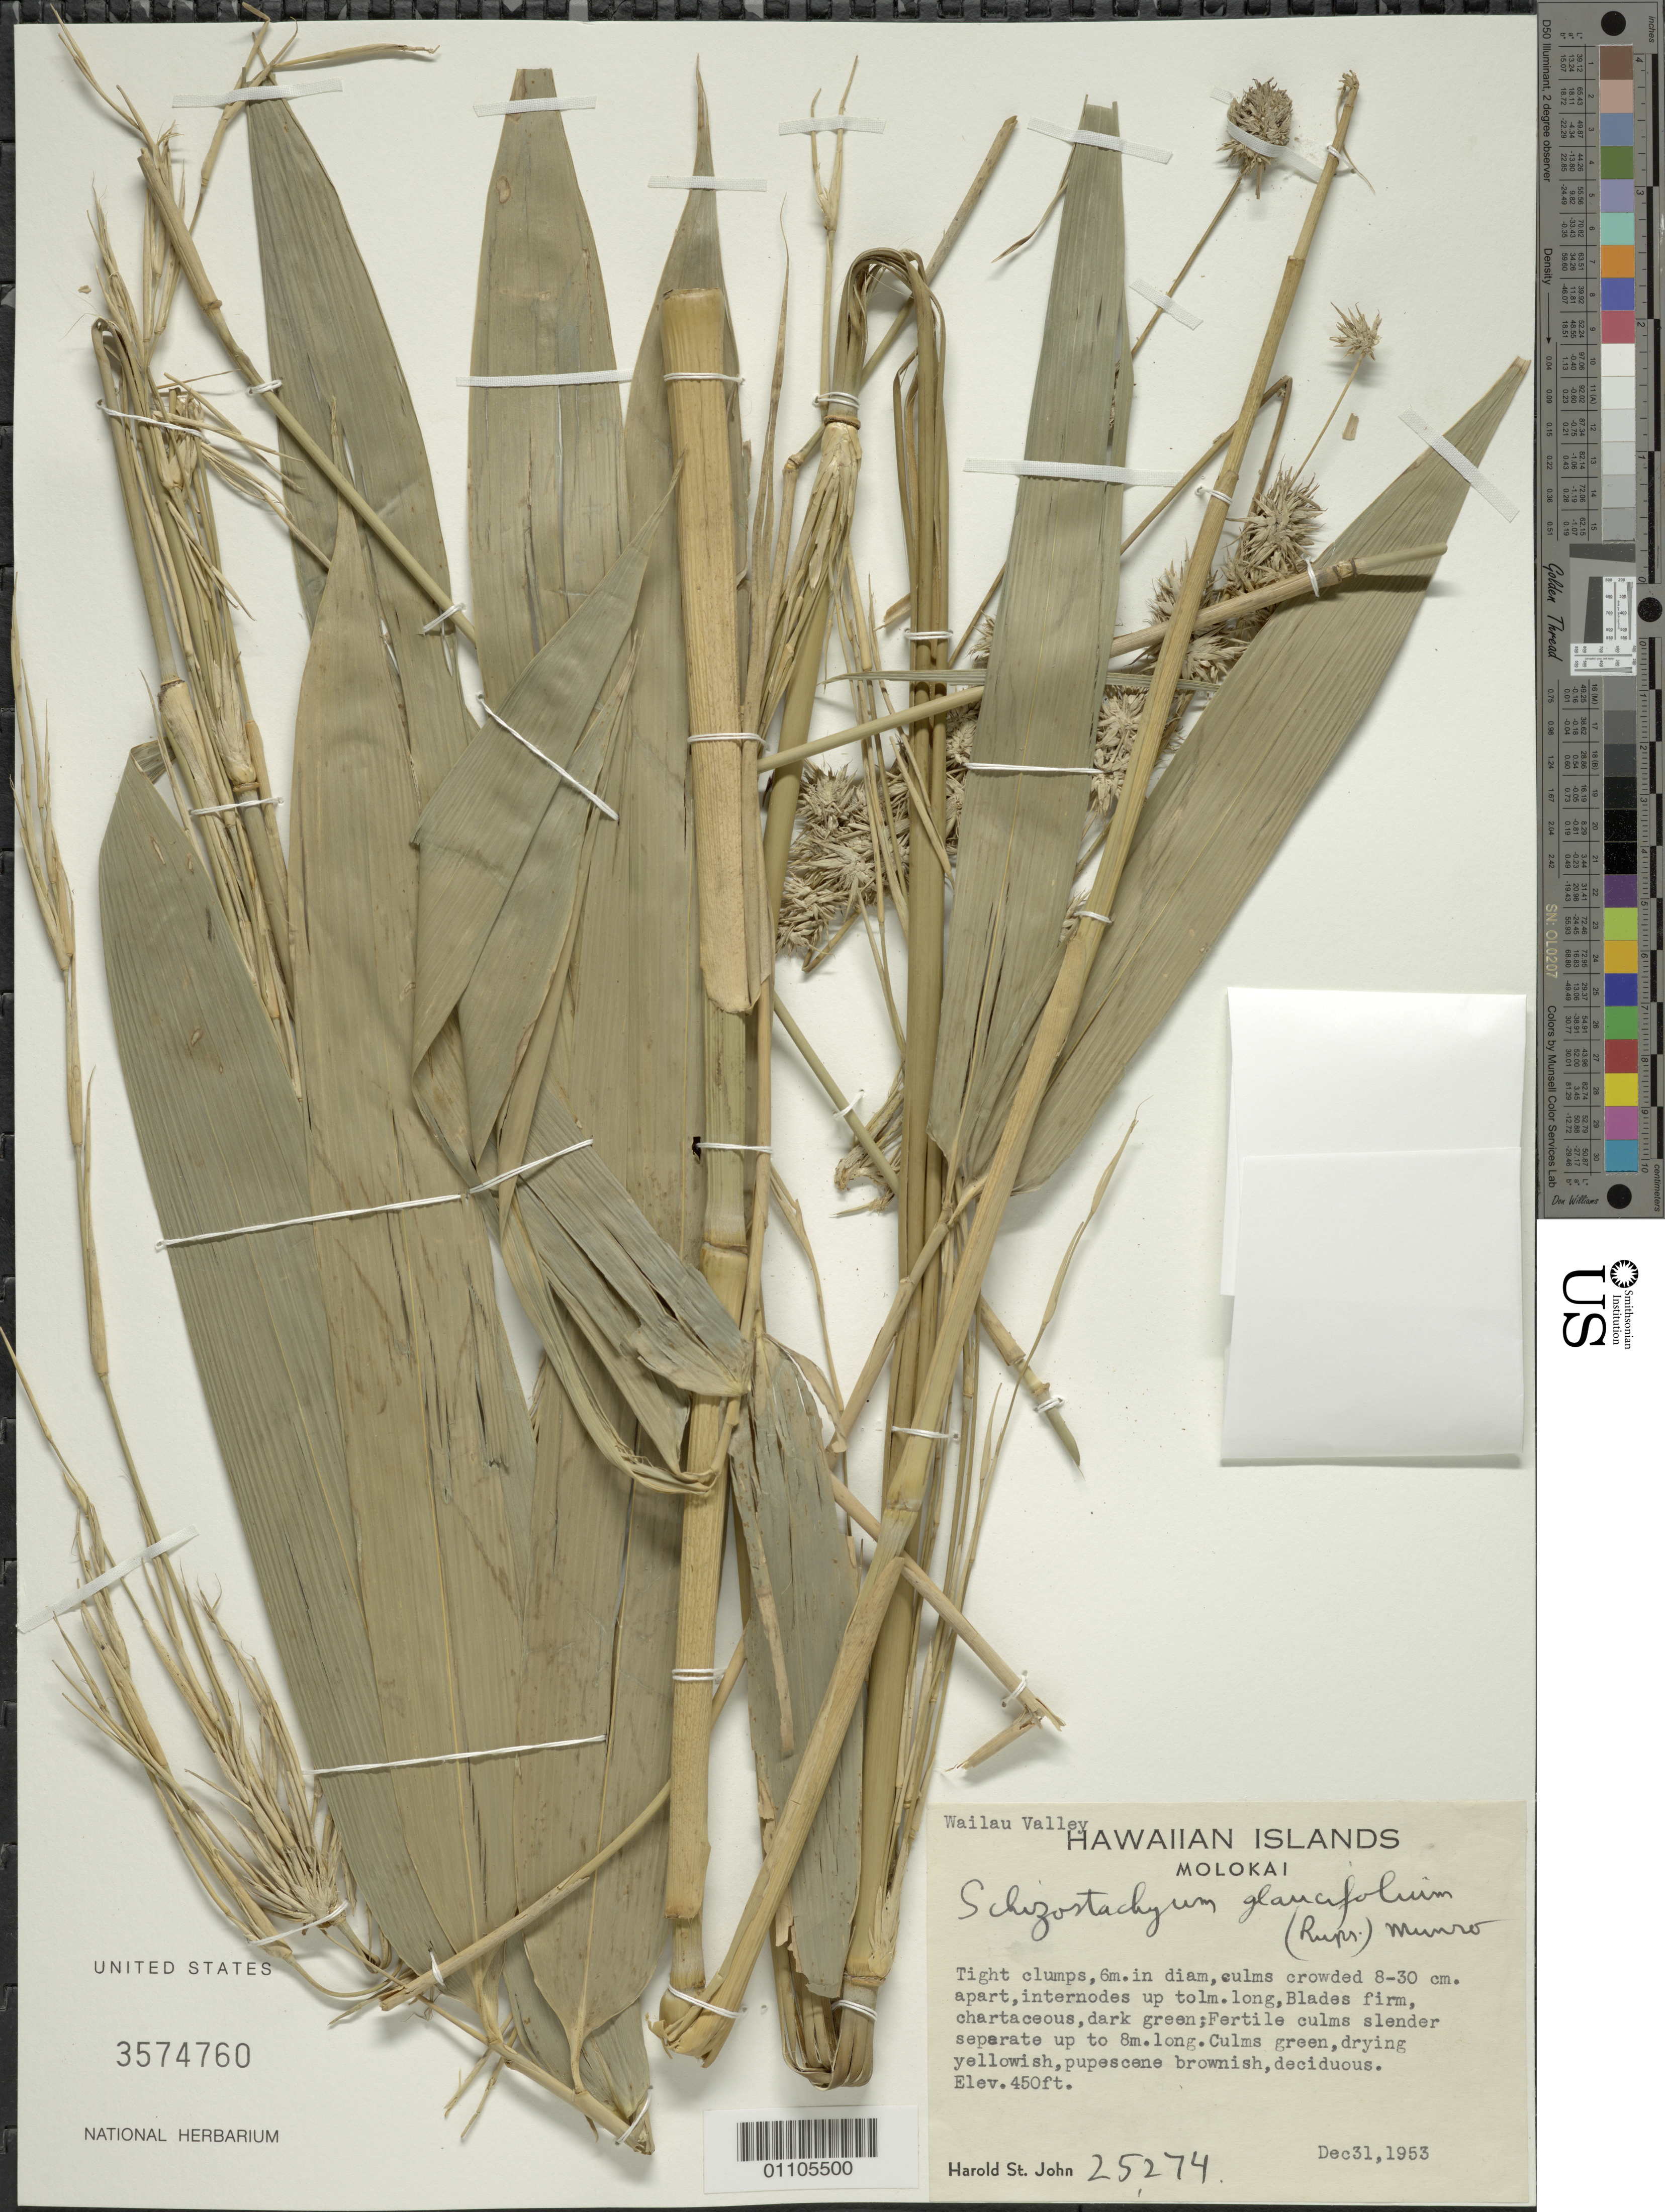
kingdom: Plantae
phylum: Tracheophyta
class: Liliopsida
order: Poales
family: Poaceae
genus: Schizostachyum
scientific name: Schizostachyum glaucifolium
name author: (Rupr.) Munro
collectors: H. St. John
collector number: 25274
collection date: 1953-12-31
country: United States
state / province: Hawaii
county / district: Maui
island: Moloka'i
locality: Wailau Valley.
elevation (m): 137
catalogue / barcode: US 3574760